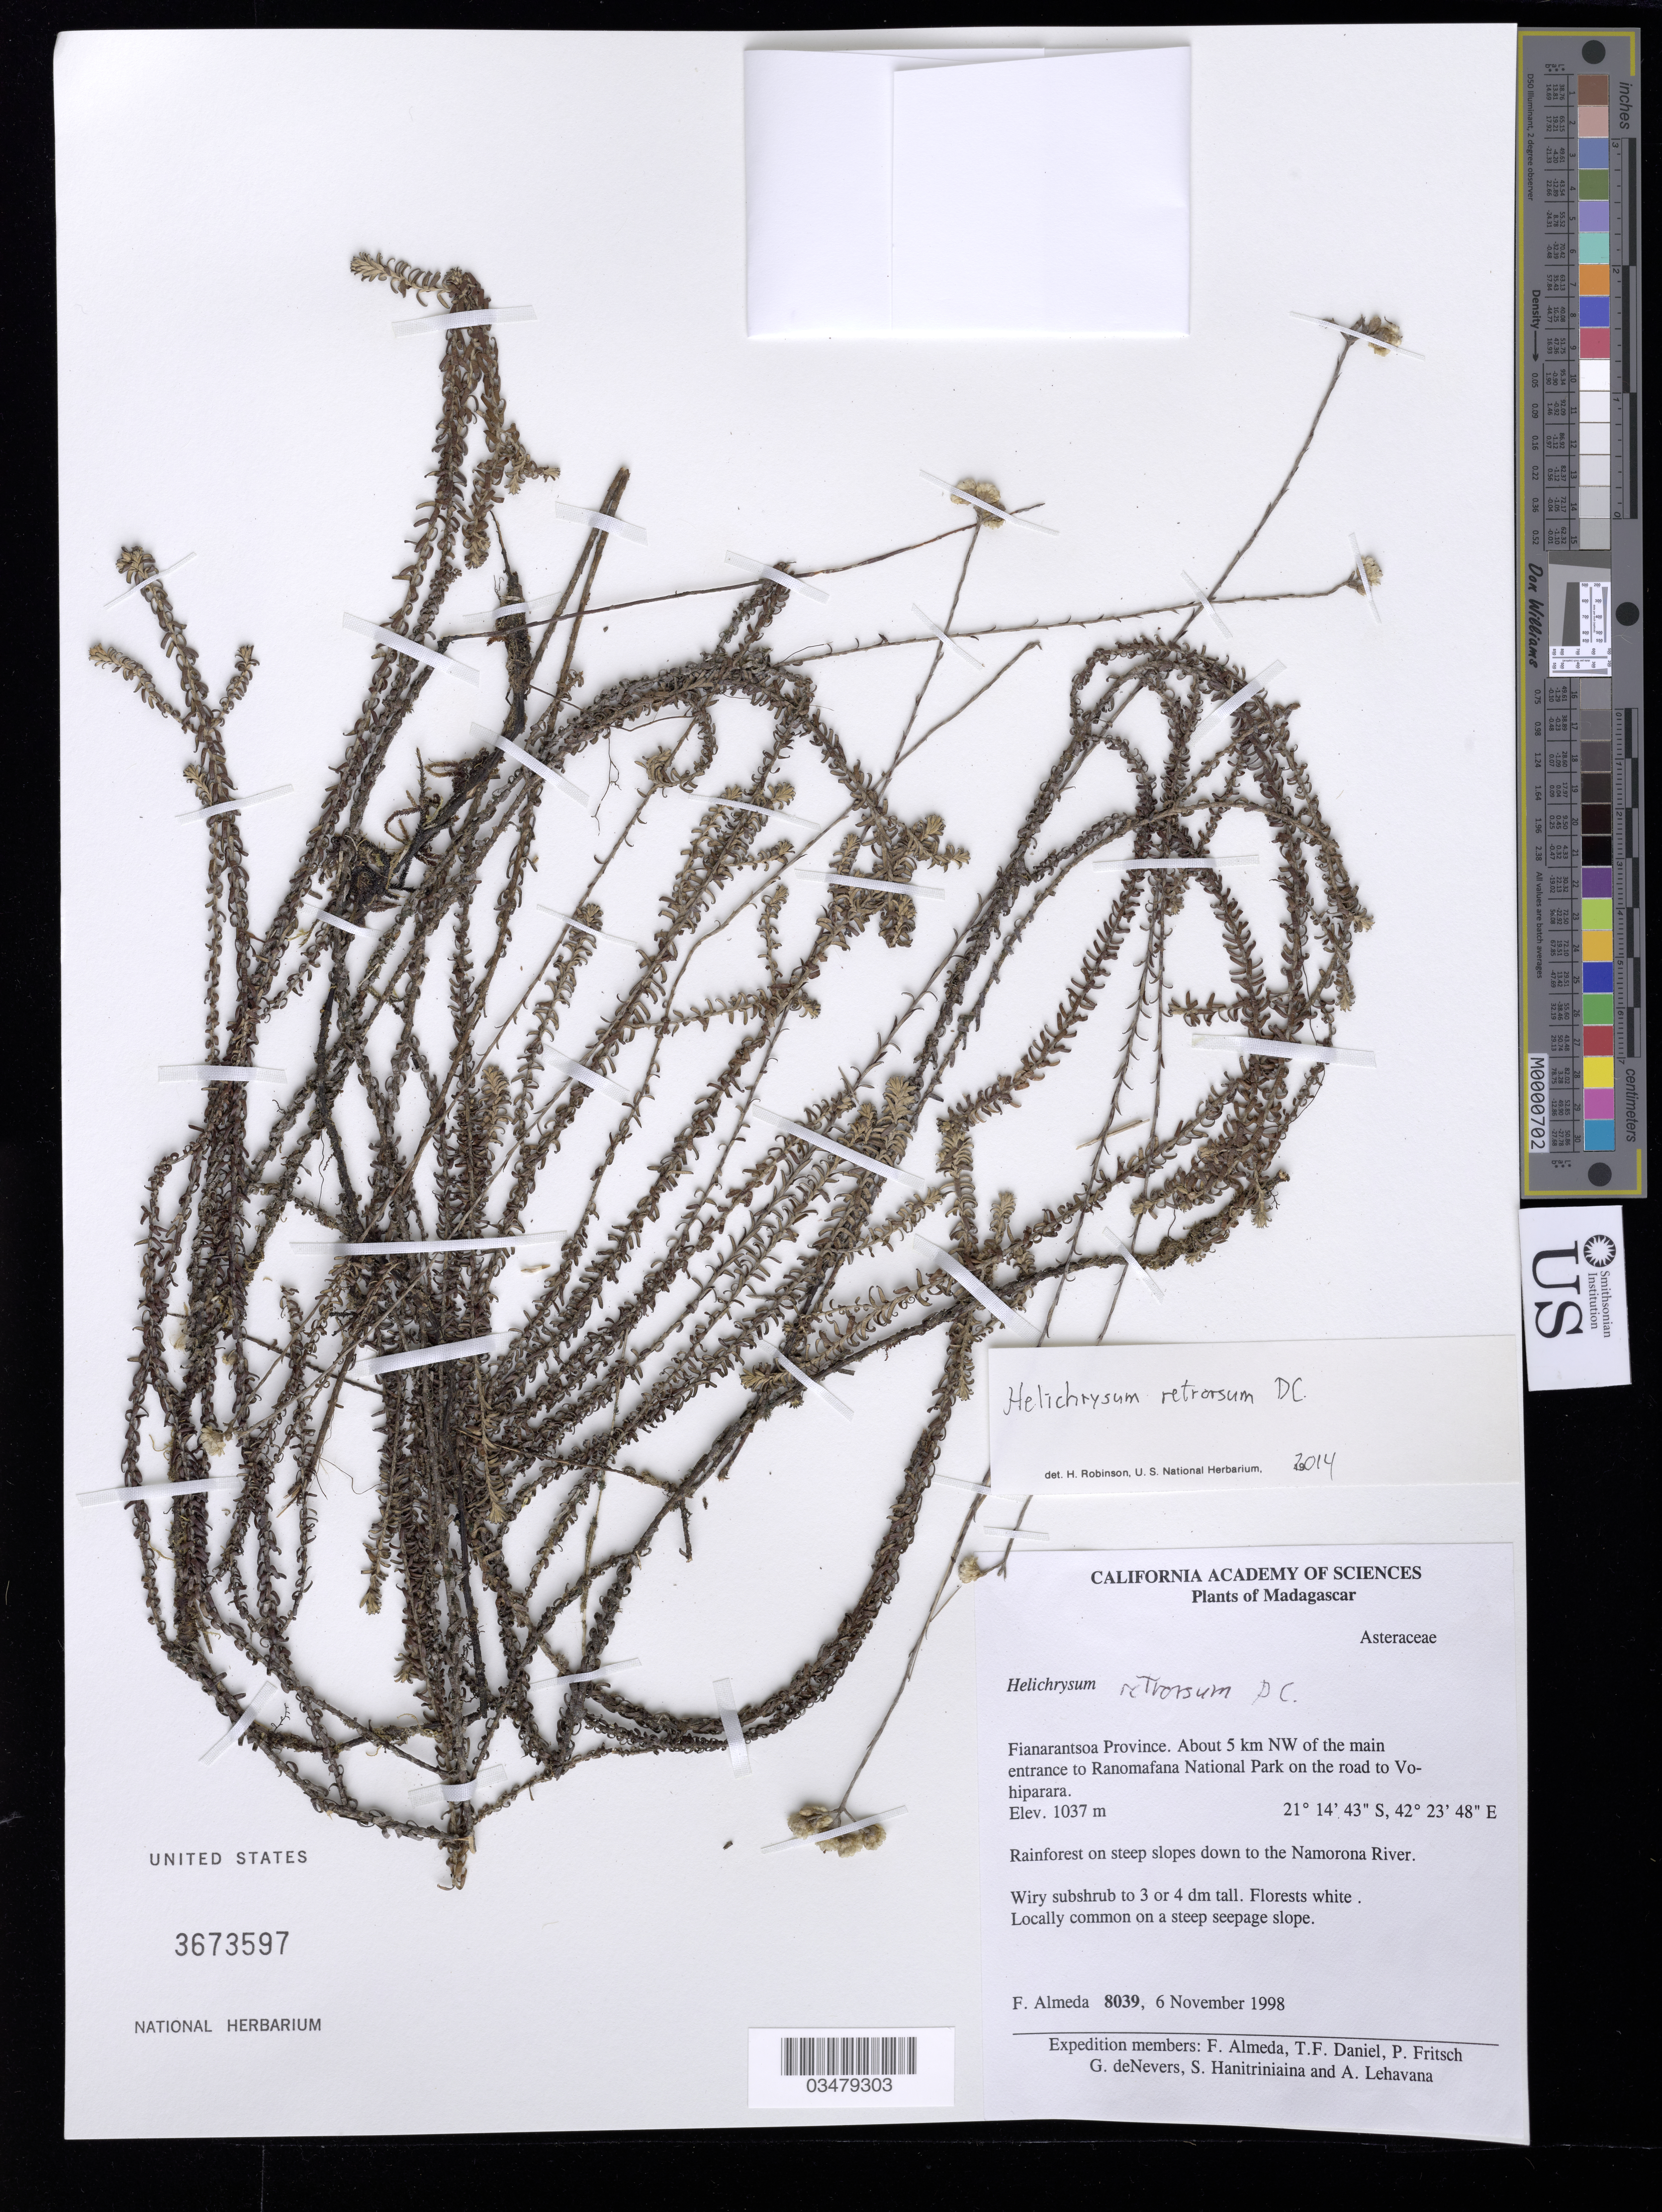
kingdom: Plantae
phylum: Tracheophyta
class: Magnoliopsida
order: Asterales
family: Asteraceae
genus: Helichrysum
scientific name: Helichrysum retrorsum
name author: DC.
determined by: Robinson, Harold E., (US)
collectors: F. Almeda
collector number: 8039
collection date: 1998-11-06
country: Madagascar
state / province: Haute Matsiatra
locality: About 5 km NW of the main entrance to Ranomafana National Park on the road to Vohiparara. Rainforest on steep slopes down to the Namorona River.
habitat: Rainforest on steep seepage slopes down to the Namorona River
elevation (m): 1037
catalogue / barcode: US 3673597